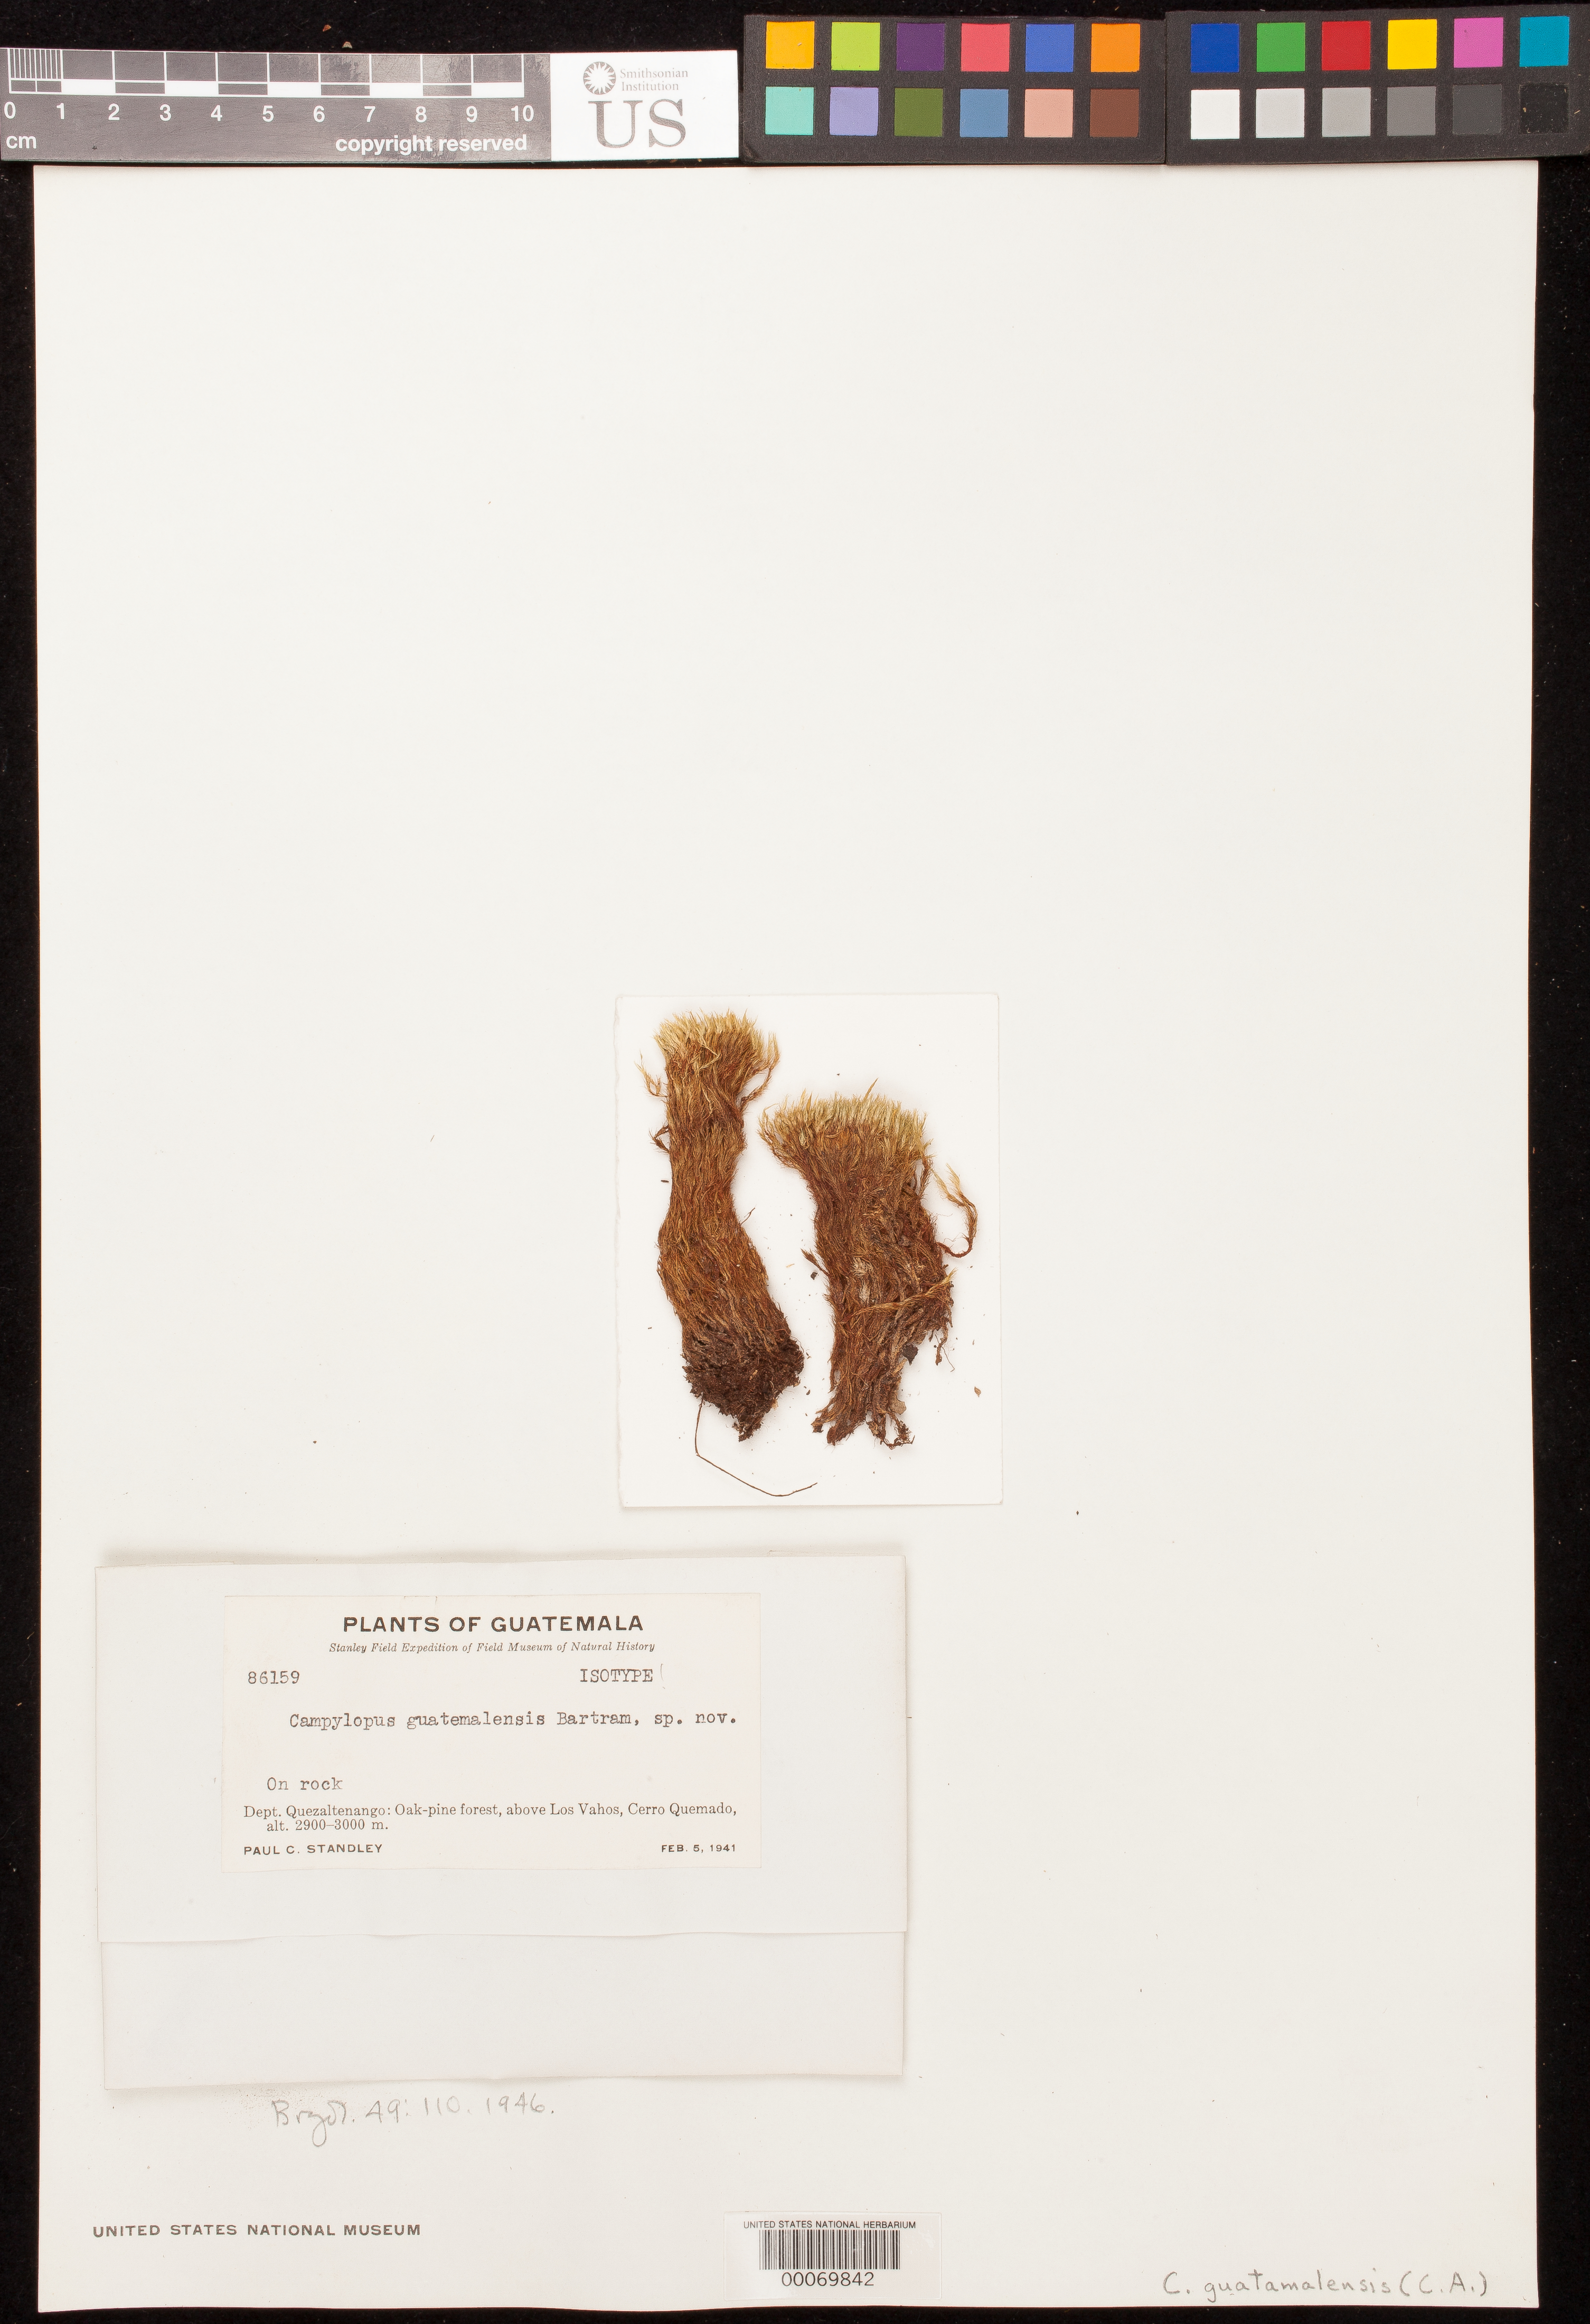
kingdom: Plantae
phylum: Bryophyta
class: Bryopsida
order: Dicranales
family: Leucobryaceae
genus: Campylopus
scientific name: Campylopus guatemalensis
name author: E.B. Bartram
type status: Isotype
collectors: P. C. Standley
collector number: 86159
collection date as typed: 05 Feb 1941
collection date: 1941-02-05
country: Guatemala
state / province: Quetzaltenango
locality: Above Los Vahos, Cerro Quemado.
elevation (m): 2900